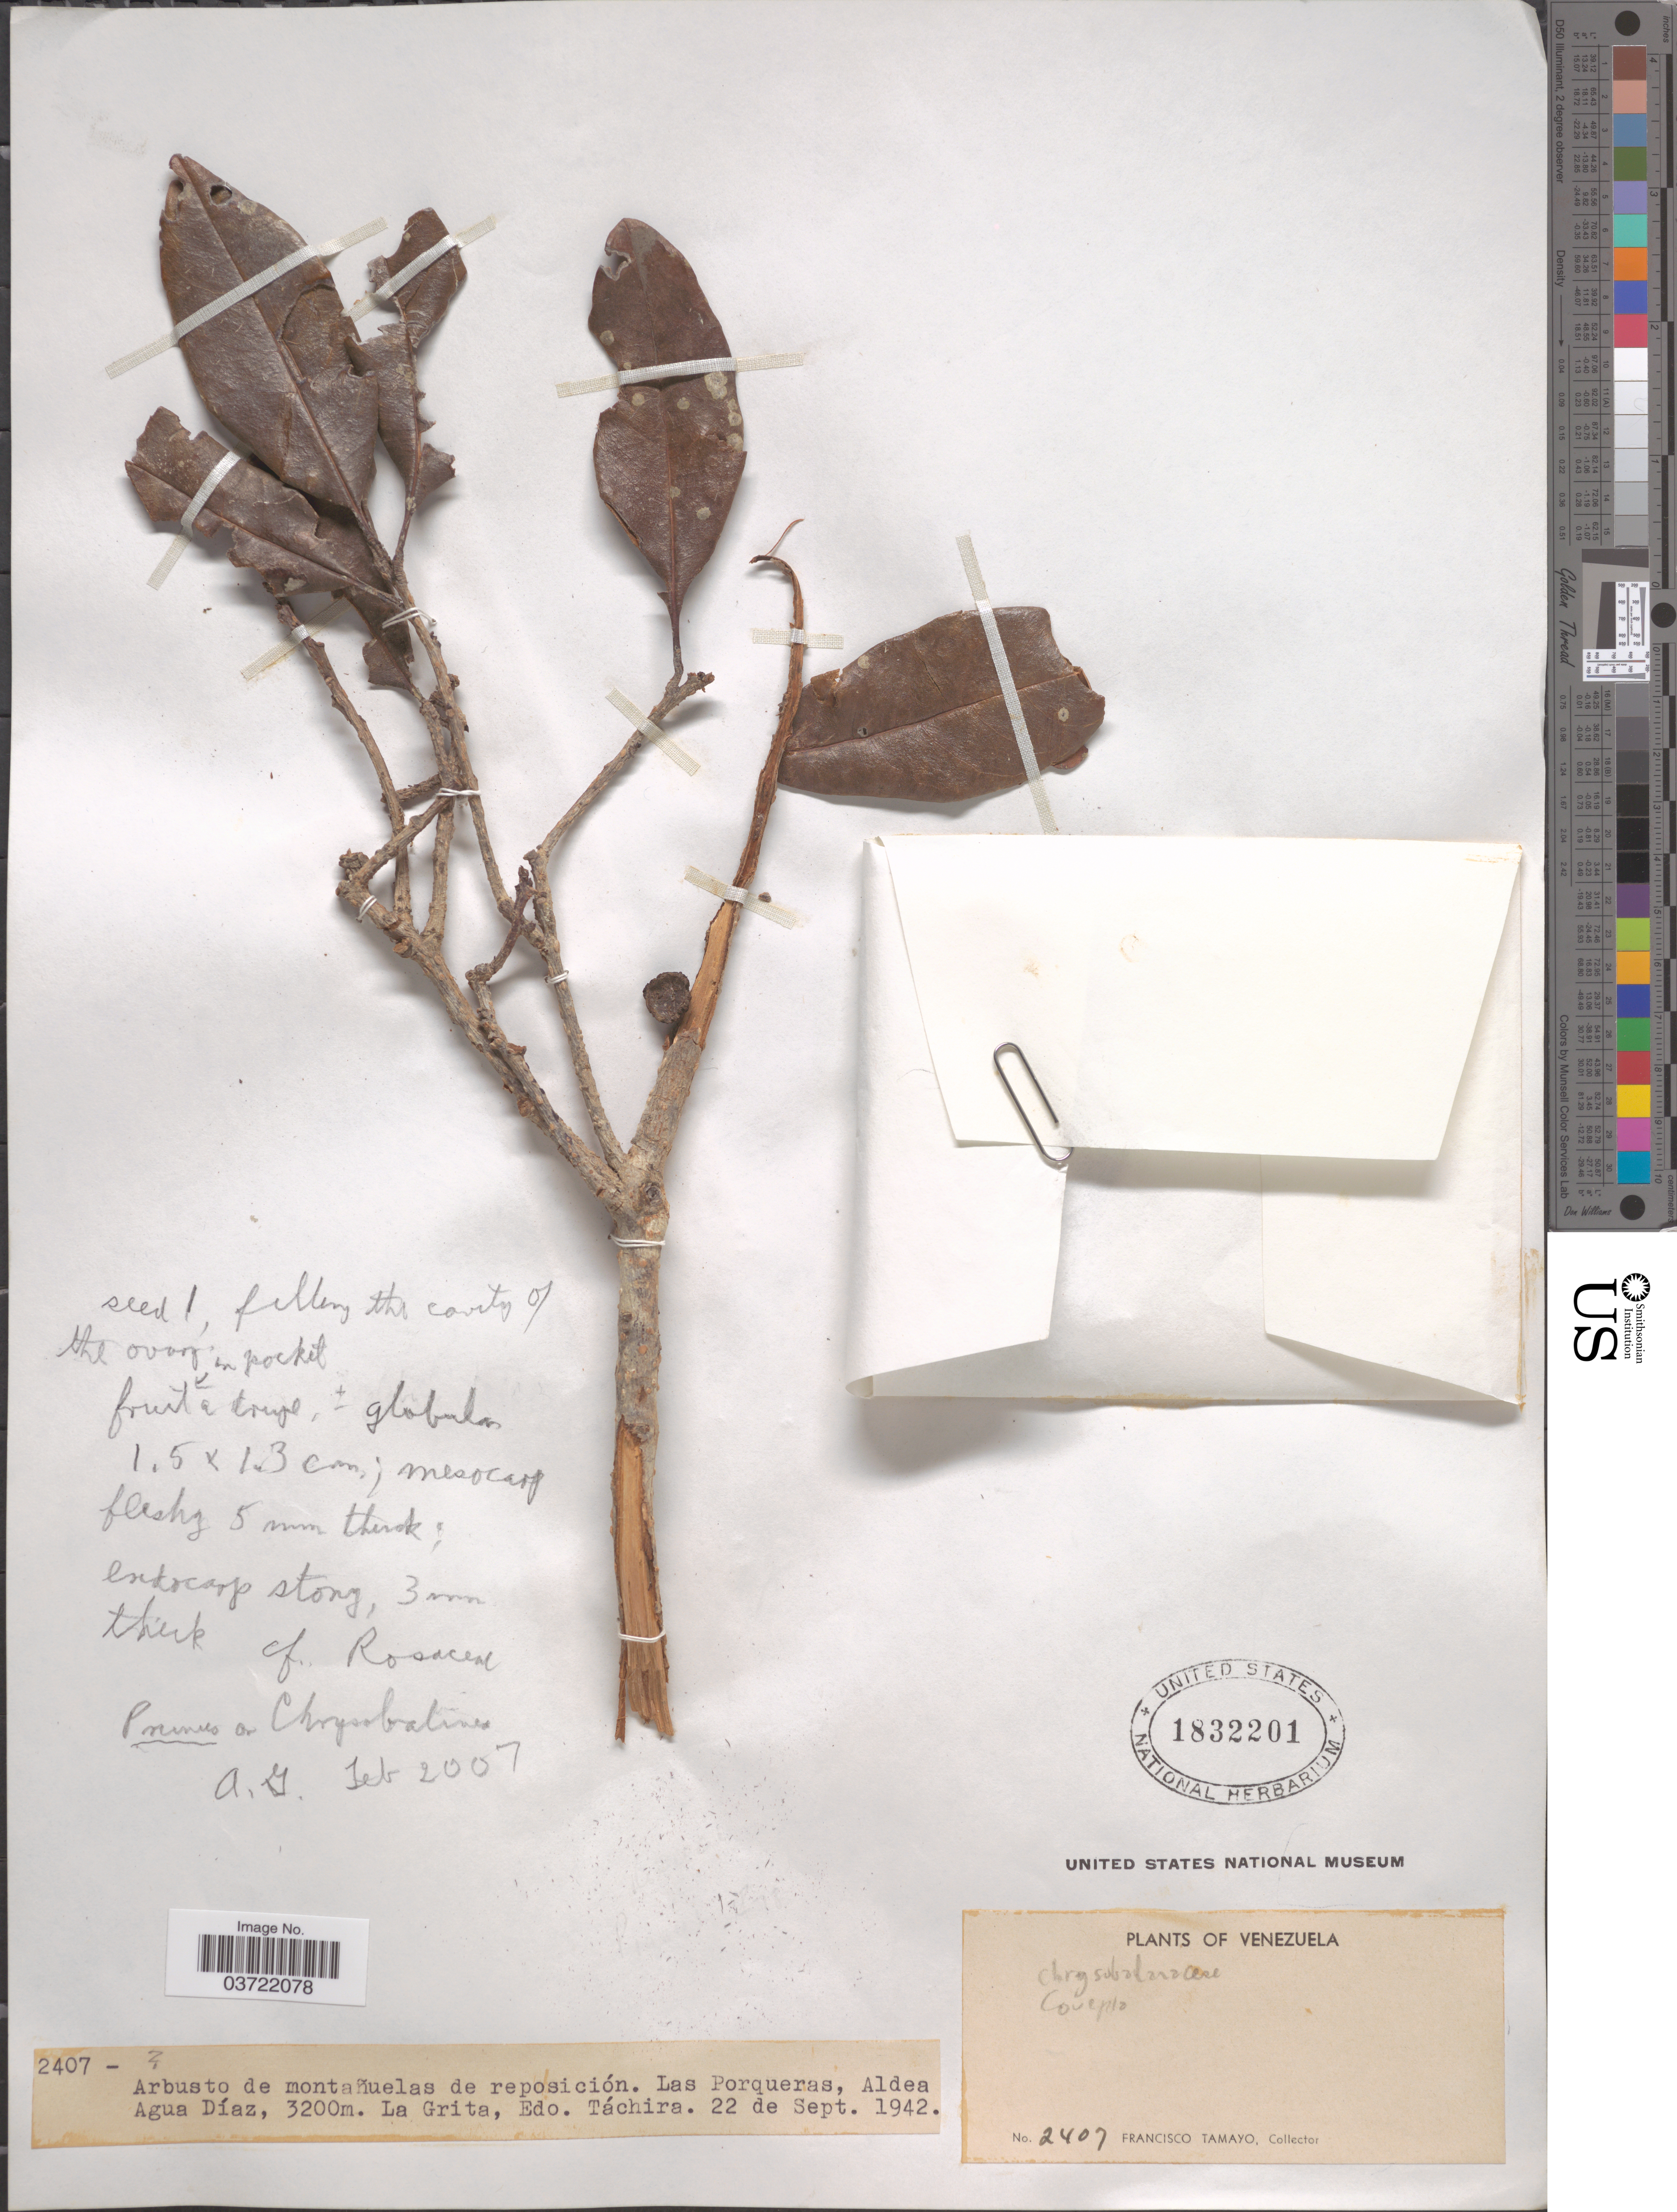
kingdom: Plantae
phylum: Tracheophyta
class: Magnoliopsida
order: Malpighiales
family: Chrysobalanaceae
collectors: F. Tamayo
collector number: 2407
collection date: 1942-09-22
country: Venezuela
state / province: Tachira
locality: Las Porqueras, Aldea Agua Díaz. La Grita.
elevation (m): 3200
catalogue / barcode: US 1832201